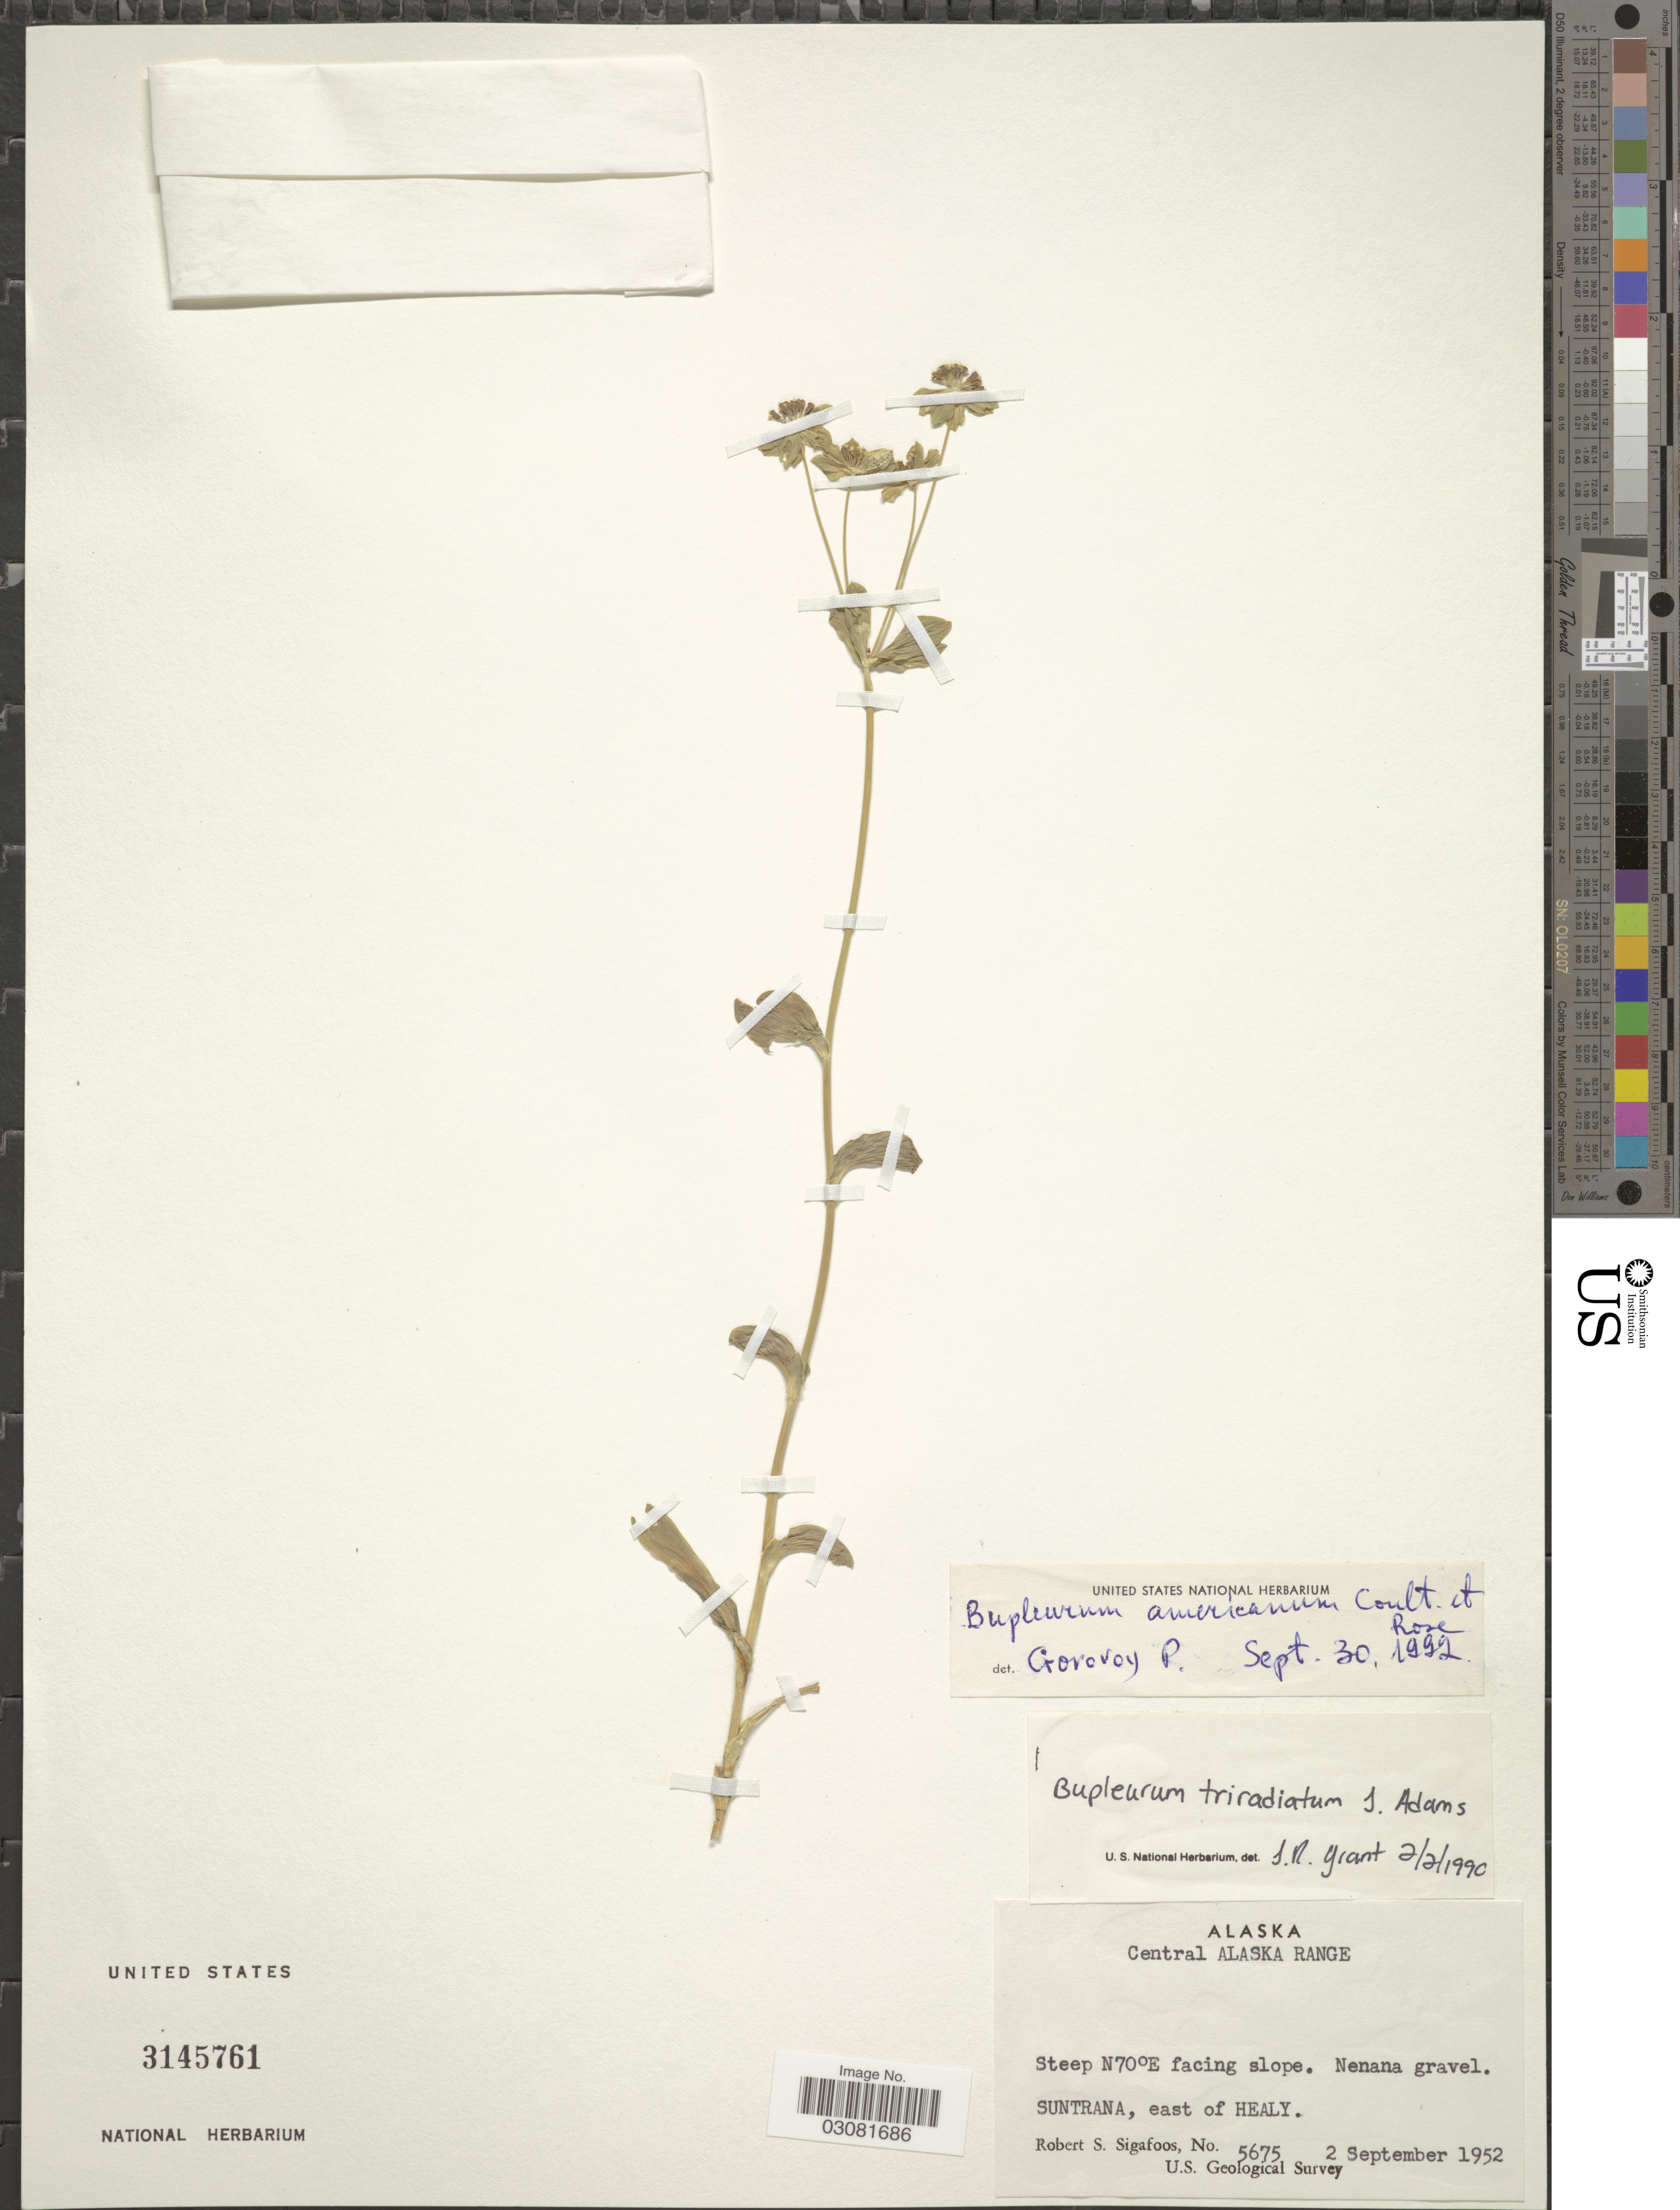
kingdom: Plantae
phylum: Tracheophyta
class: Magnoliopsida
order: Apiales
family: Apiaceae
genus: Bupleurum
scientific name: Bupleurum triradiatum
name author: Hoffm. ex Adams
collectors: R. Sigafoos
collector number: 5675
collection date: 1952-09-02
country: United States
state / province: Alaska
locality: Central Alaska Range, Steep N70°E facing slope. Nenana gravel. Suntrana, east of Healy.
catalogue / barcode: US 3145761